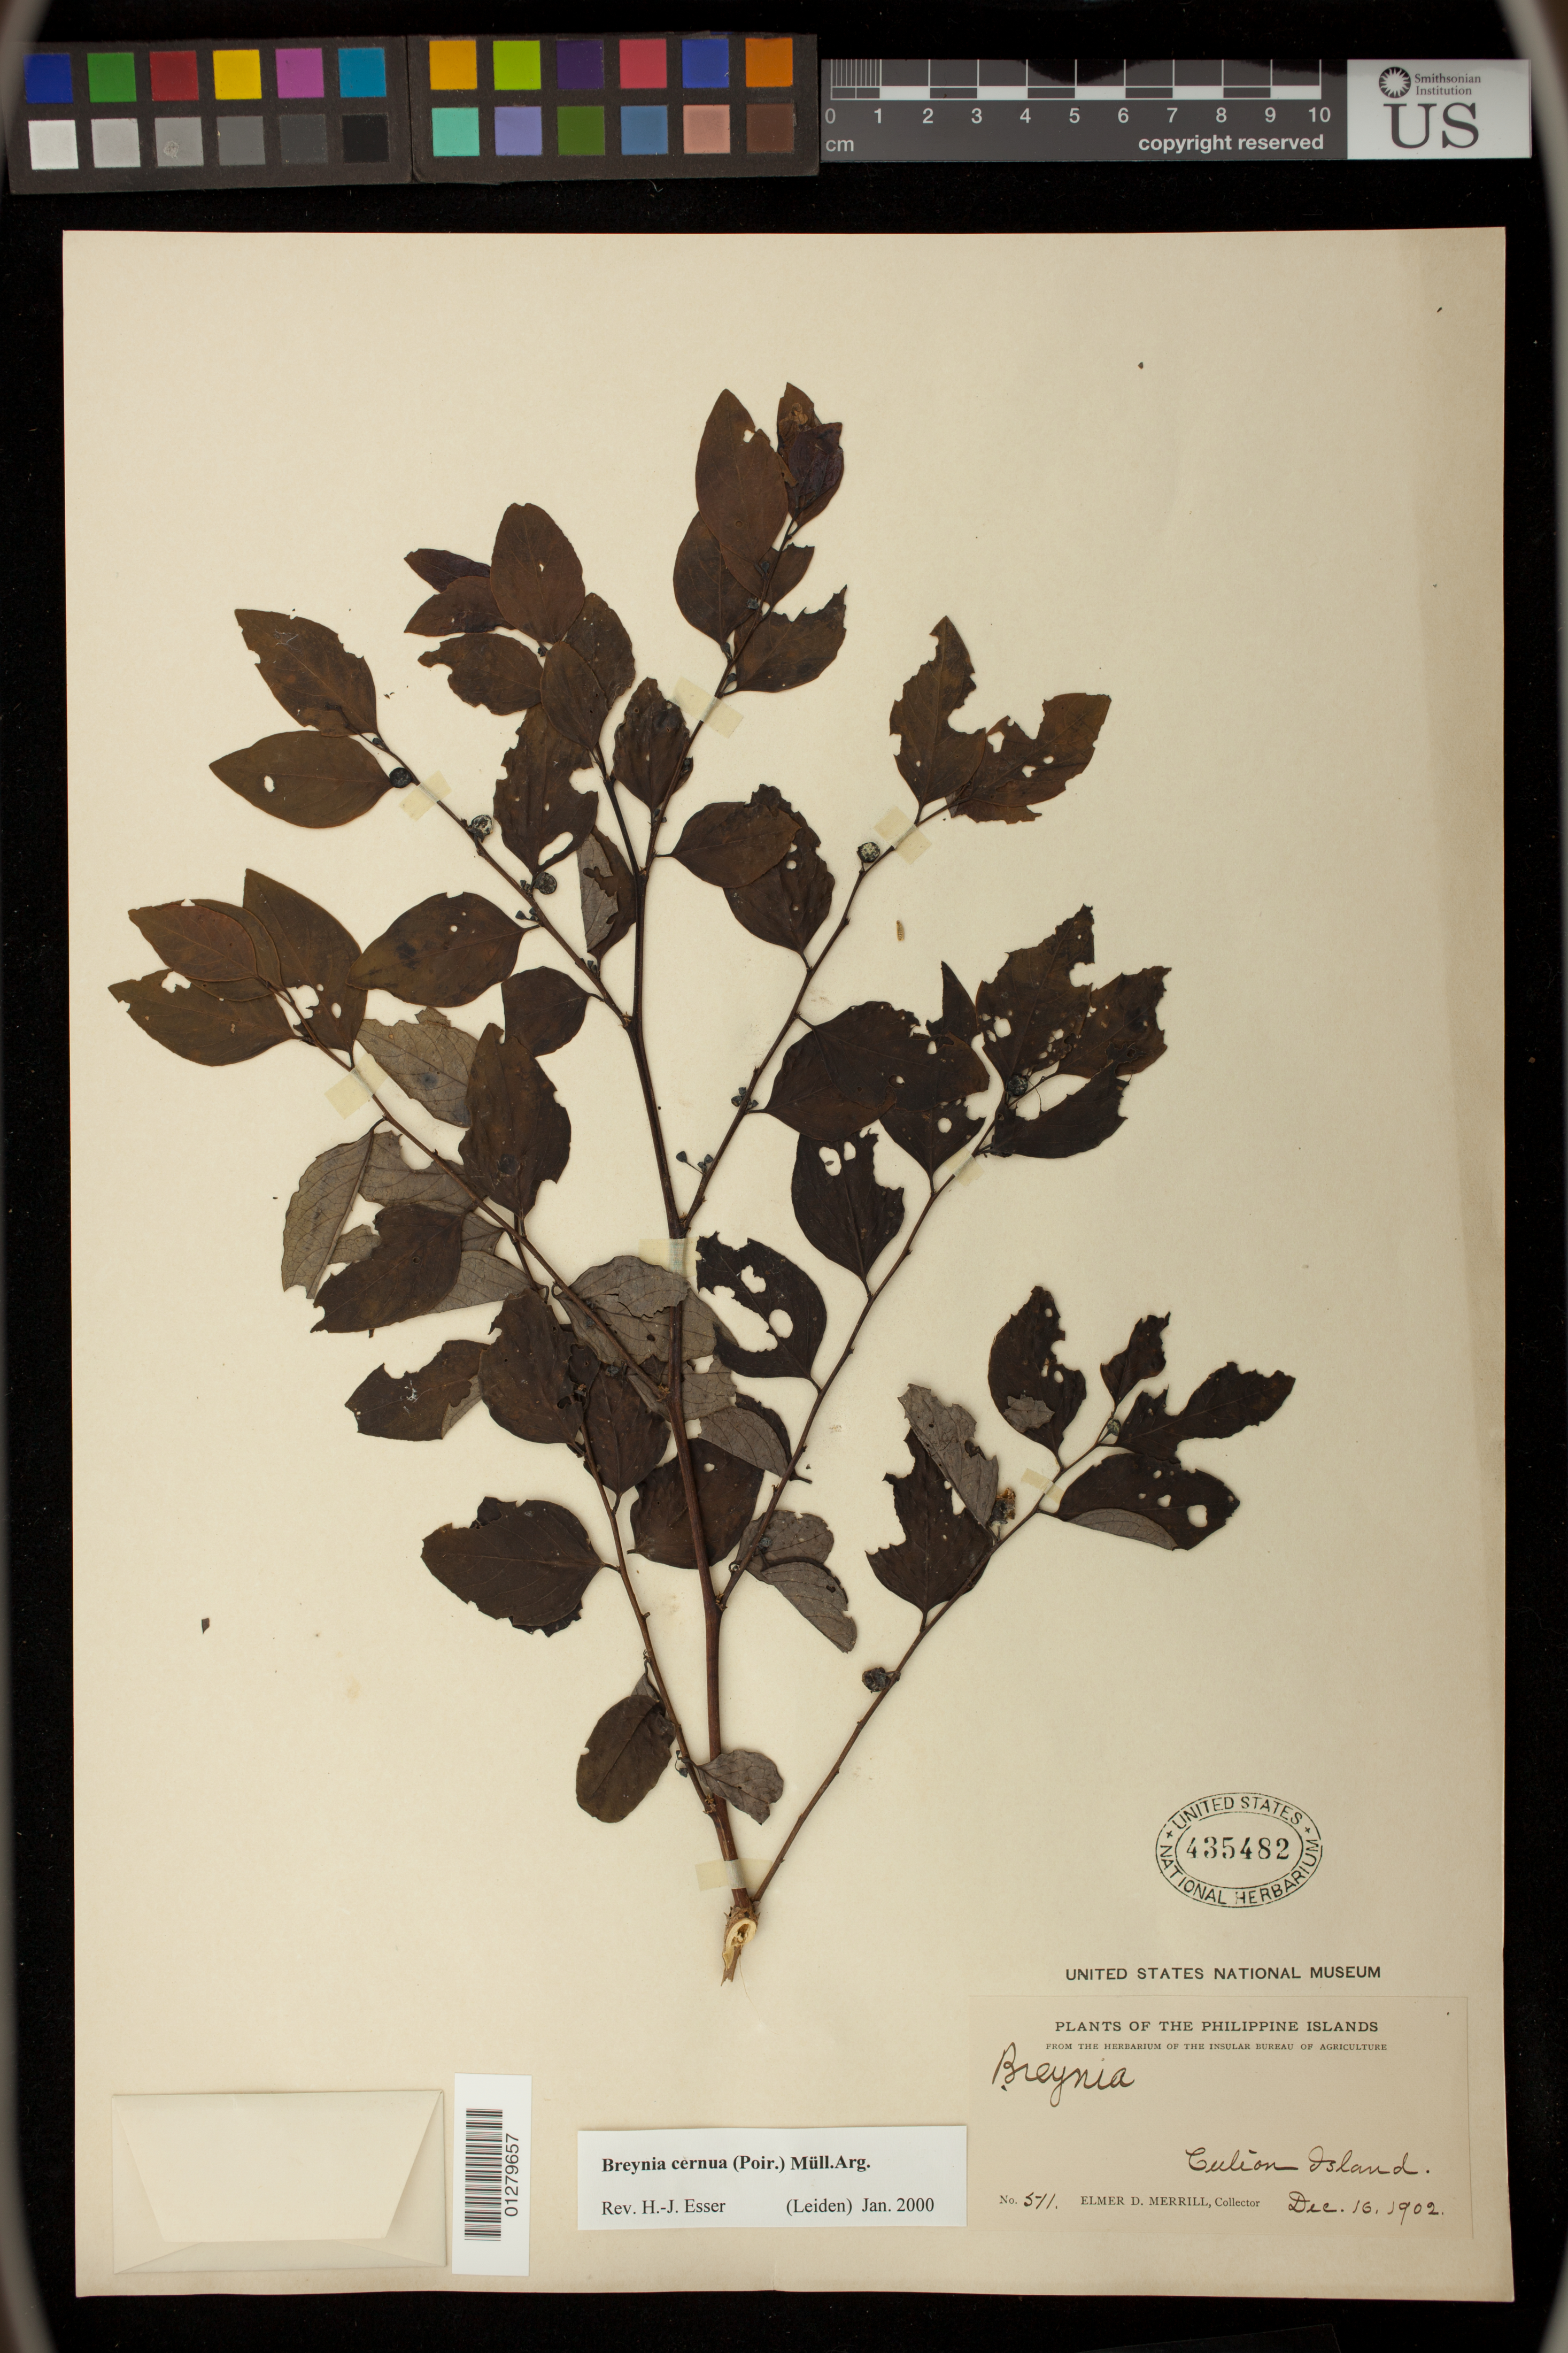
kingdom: Plantae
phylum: Tracheophyta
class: Magnoliopsida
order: Malpighiales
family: Phyllanthaceae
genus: Breynia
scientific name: Breynia cernua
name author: (Poir.) Müll. Arg.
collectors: E. D. Merrill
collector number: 571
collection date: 1902-12-16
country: Philippines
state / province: Mimaropa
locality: Culion Island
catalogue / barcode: US 435482